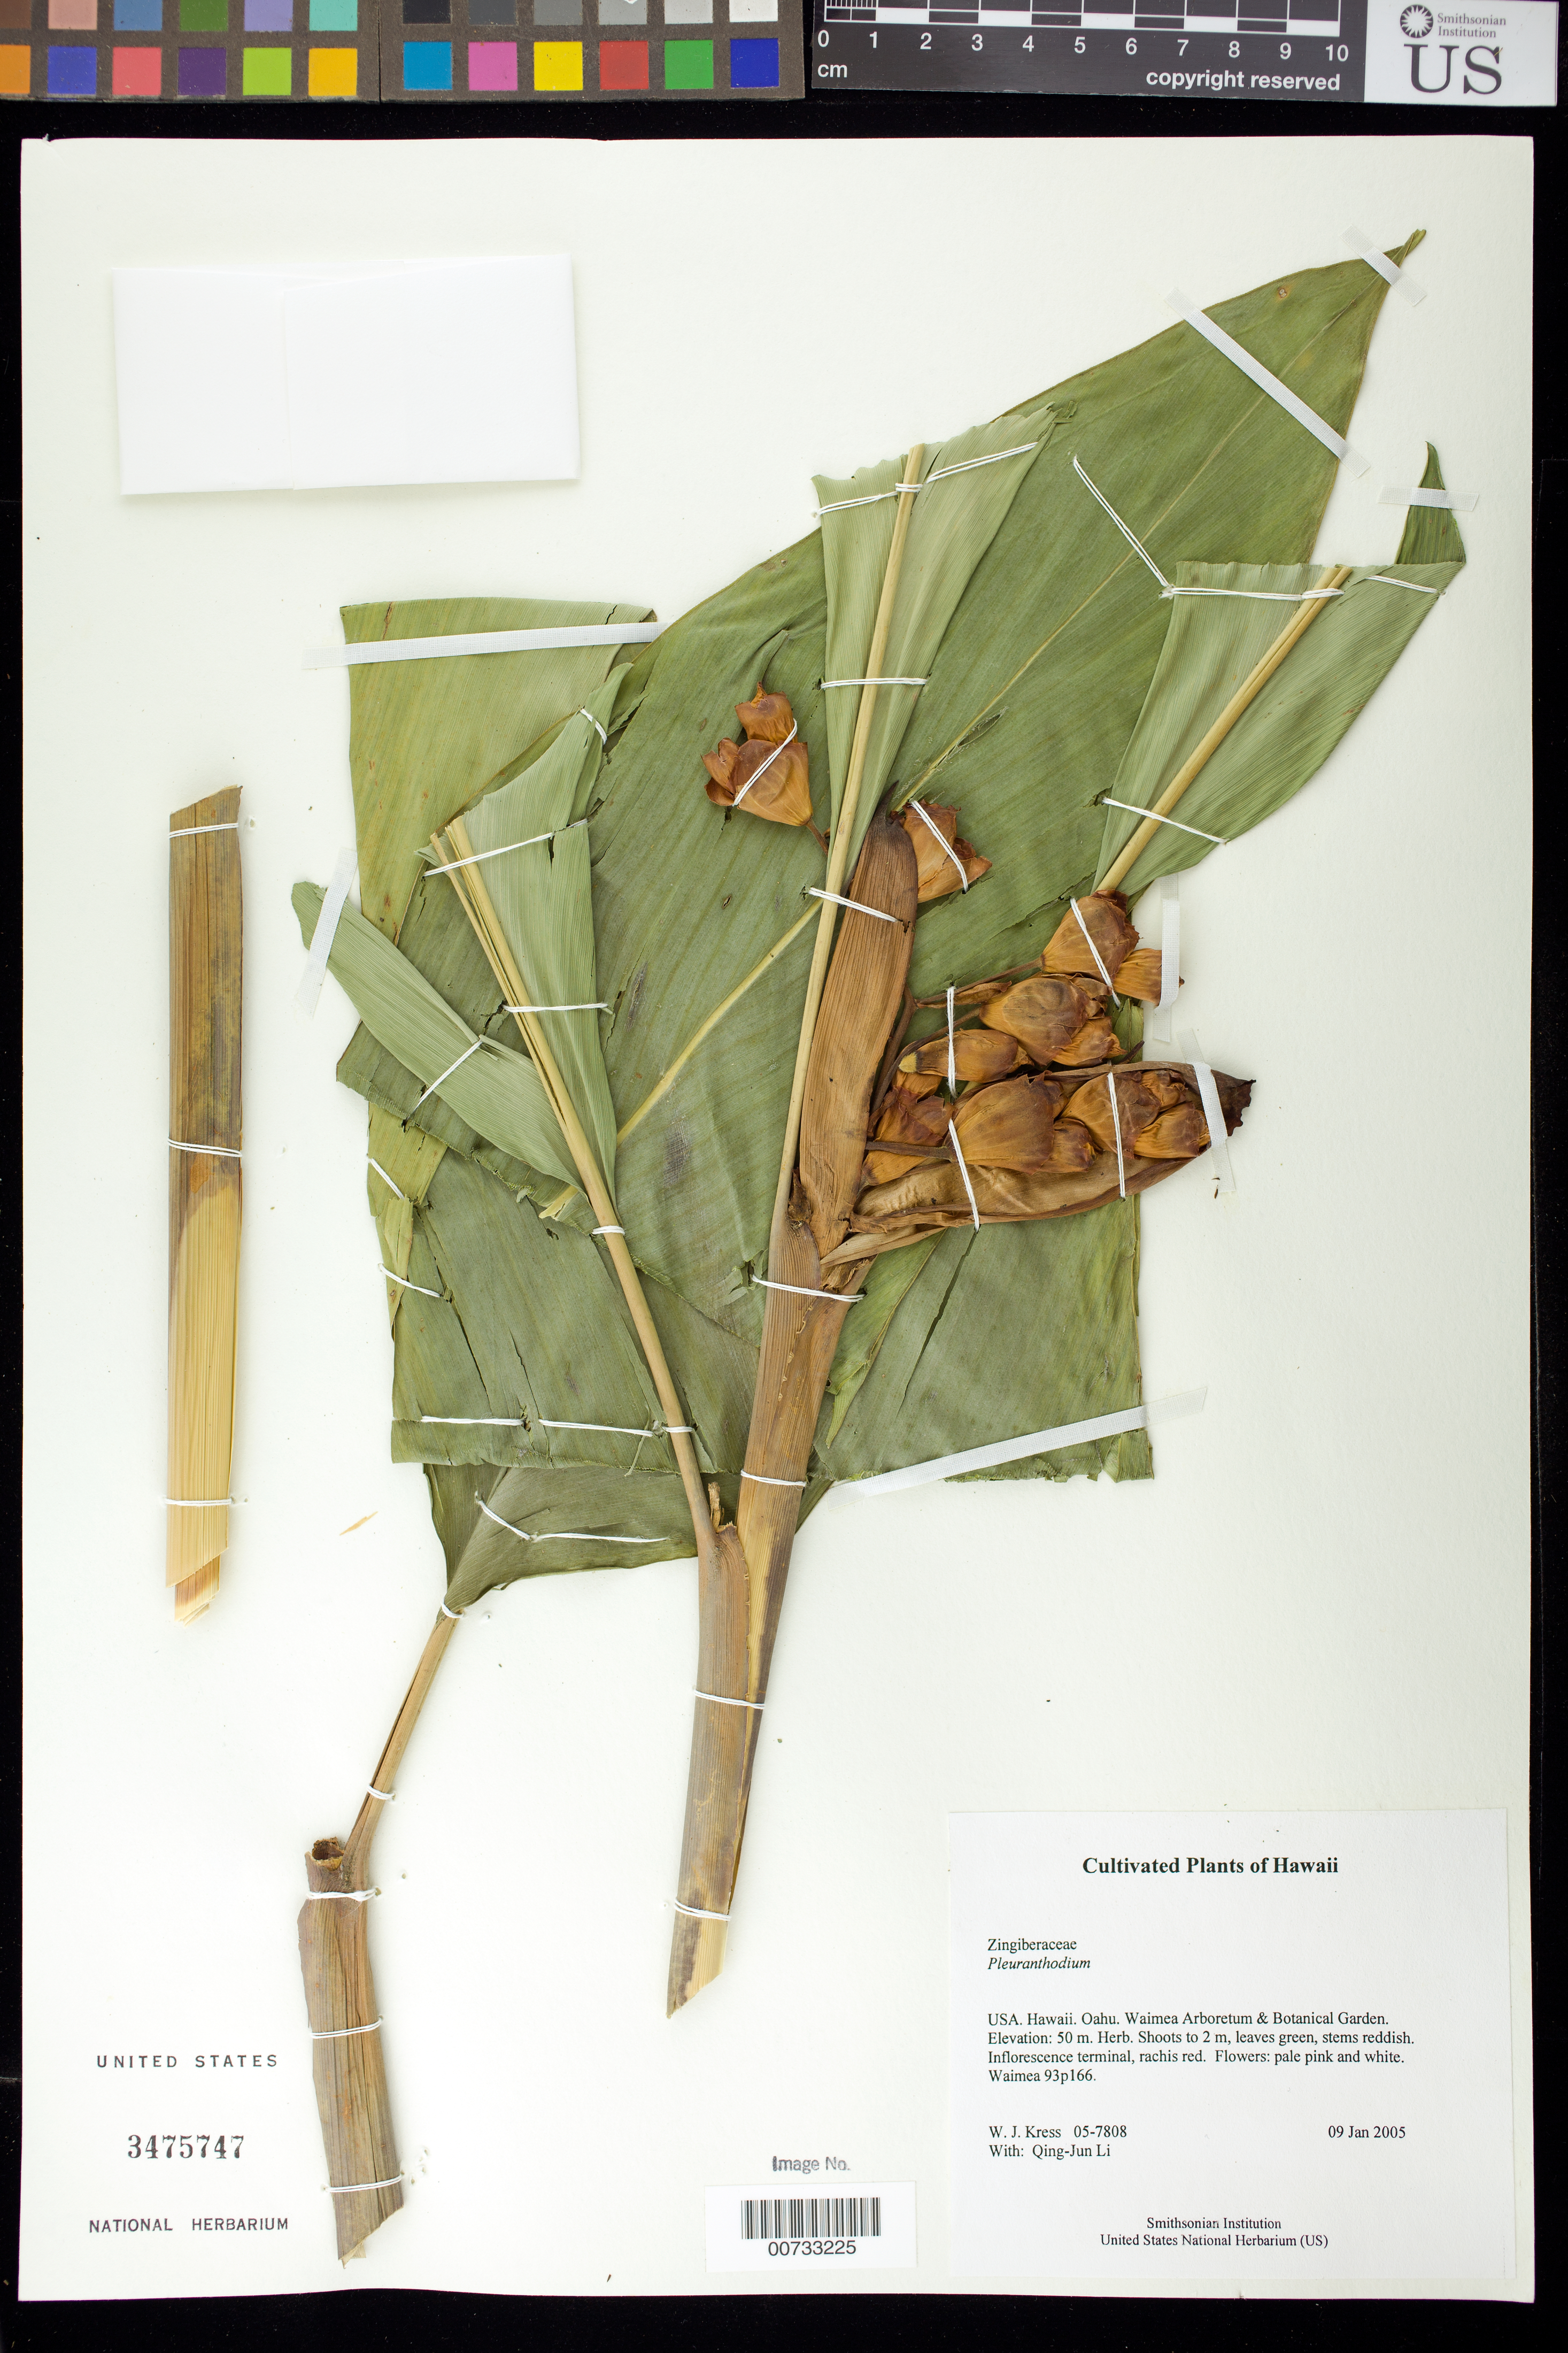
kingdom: Plantae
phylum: Tracheophyta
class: Liliopsida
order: Zingiberales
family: Zingiberaceae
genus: Pleuranthodium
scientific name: Pleuranthodium sp.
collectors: W. J. Kress & Q. J. Li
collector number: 05-7808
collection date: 2005-01-09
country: United States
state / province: Hawaii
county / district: Kauai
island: Oahu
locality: Waimea Arboretum and Botanical Garden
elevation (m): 50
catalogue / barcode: US 3475747